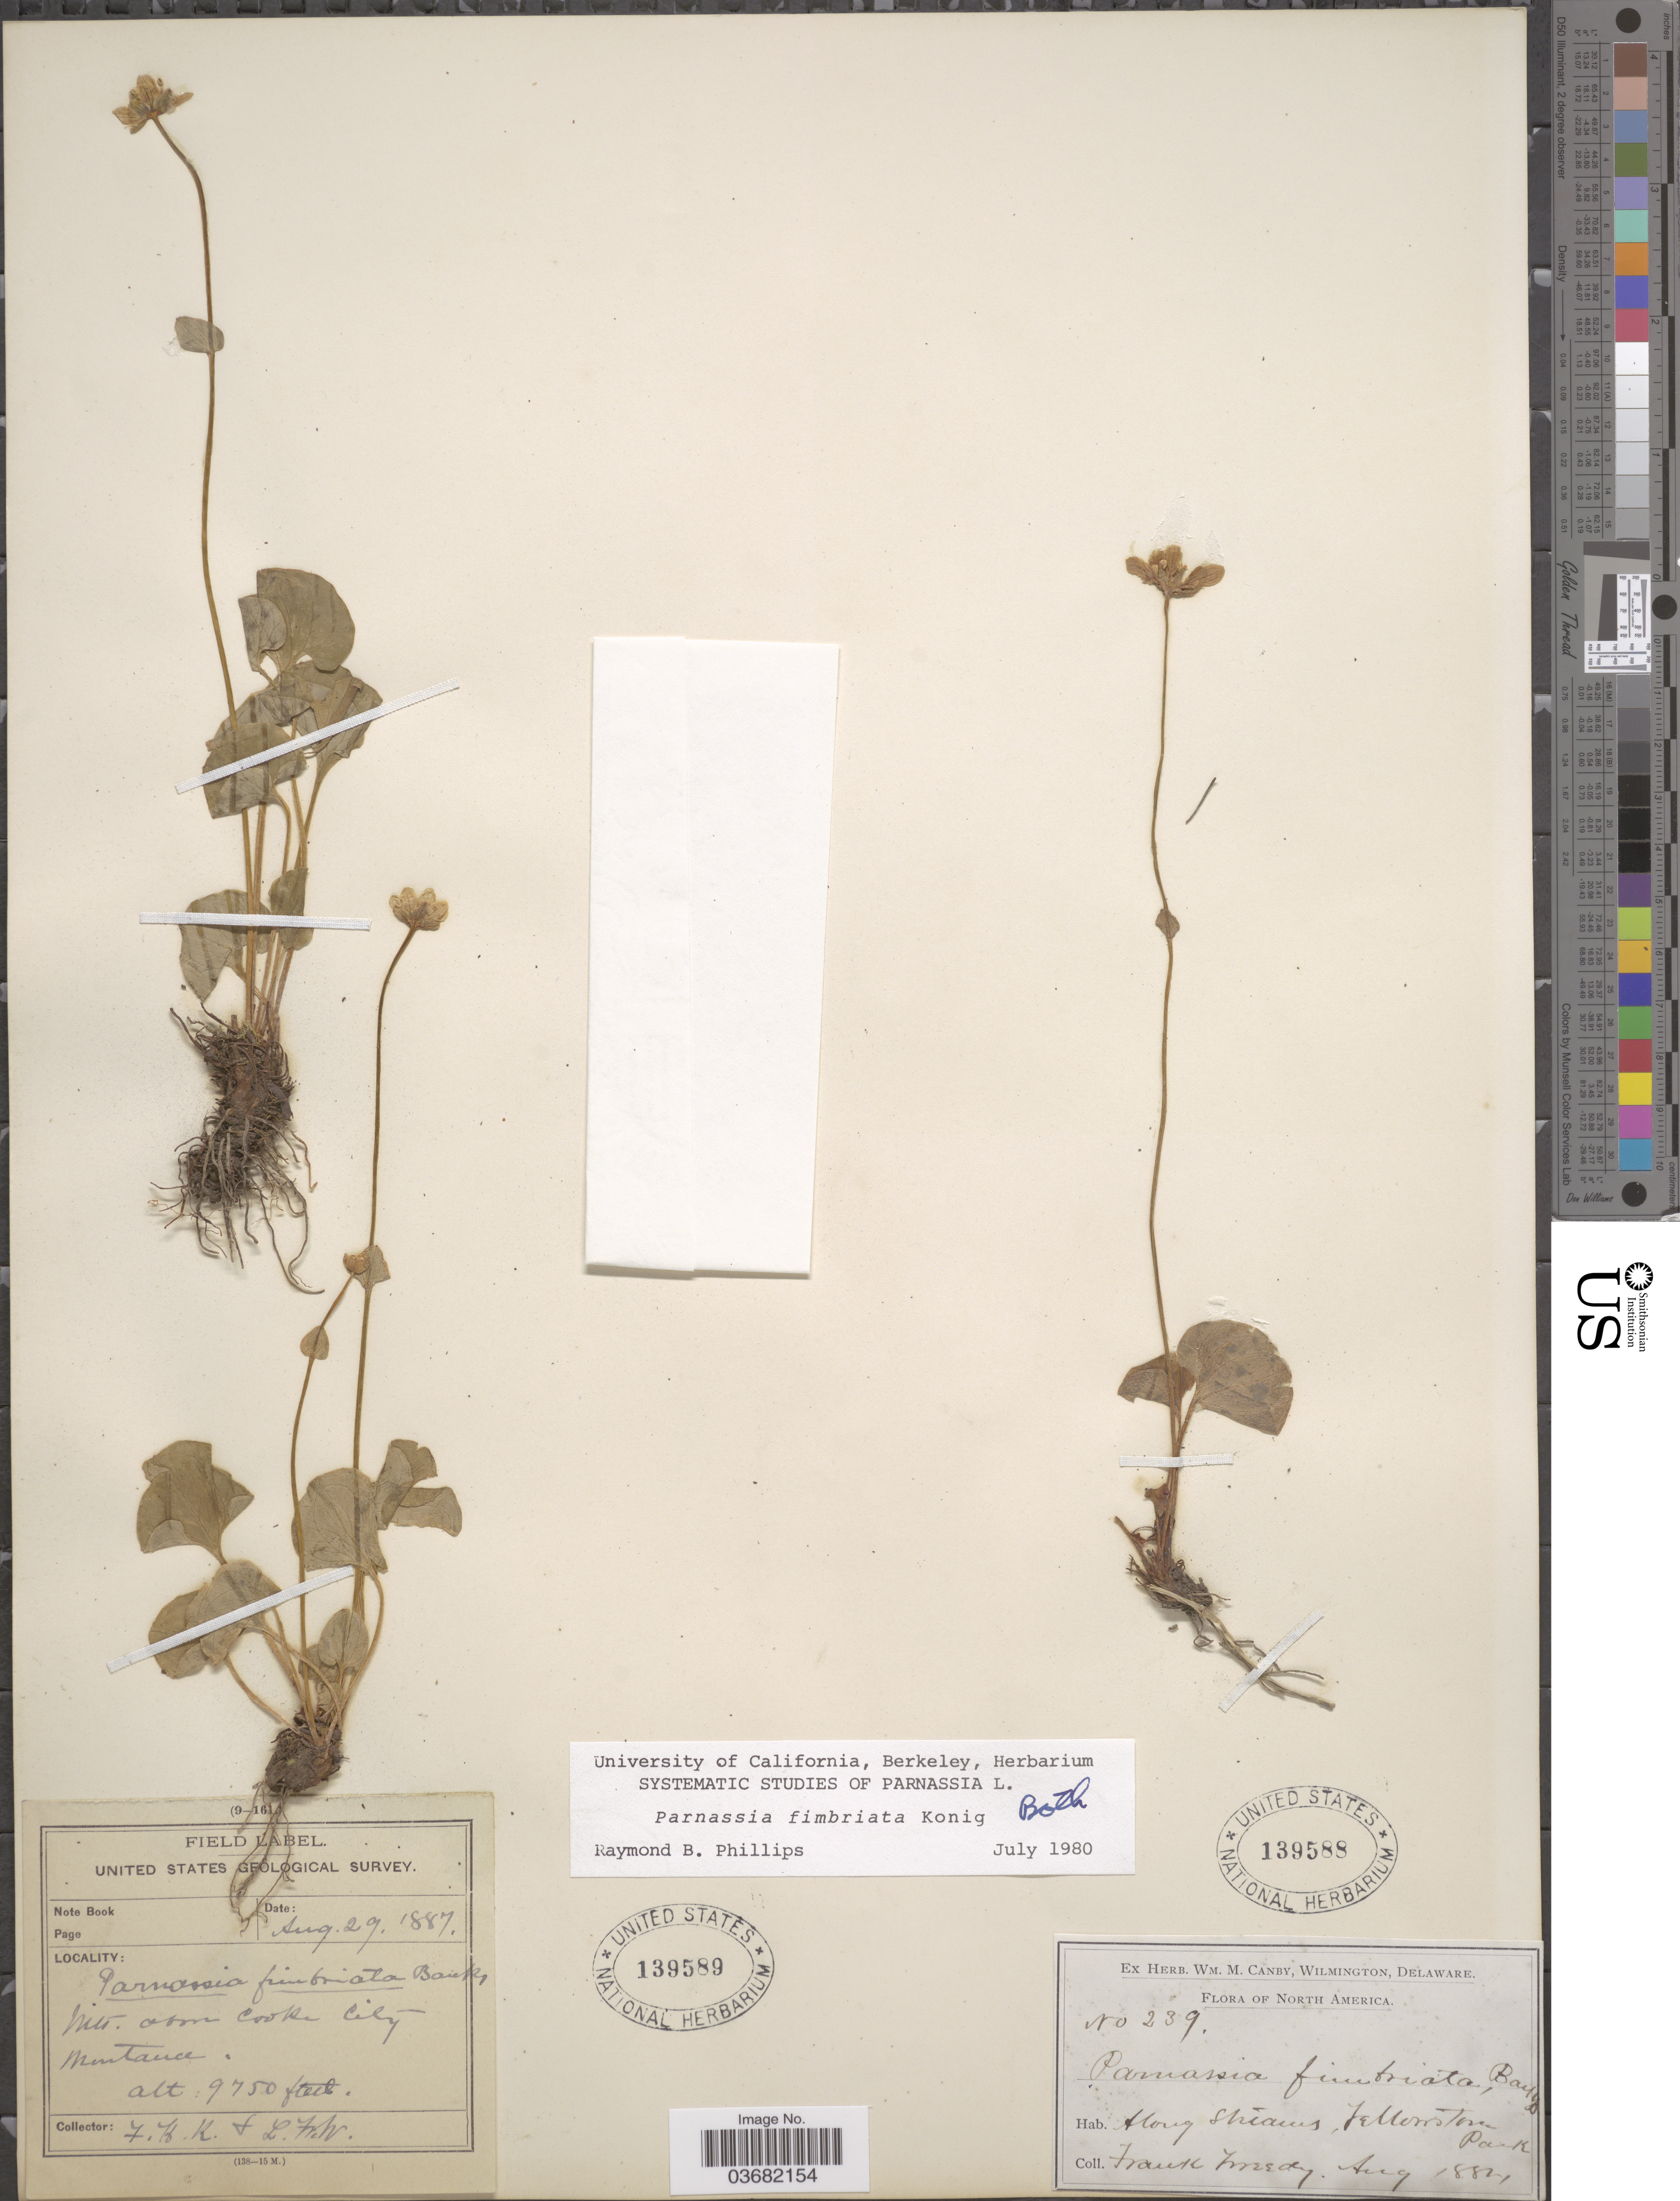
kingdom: Plantae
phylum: Tracheophyta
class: Magnoliopsida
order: Celastrales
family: Parnassiaceae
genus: Parnassia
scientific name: Parnassia fimbriata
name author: K.D. Koenig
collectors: F. H. K. & L. F. W.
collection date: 1887-08-29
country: United States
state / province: Montana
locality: United States Geological Survey. Mts. above Cooke City.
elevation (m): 2972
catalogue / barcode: US 139589-2